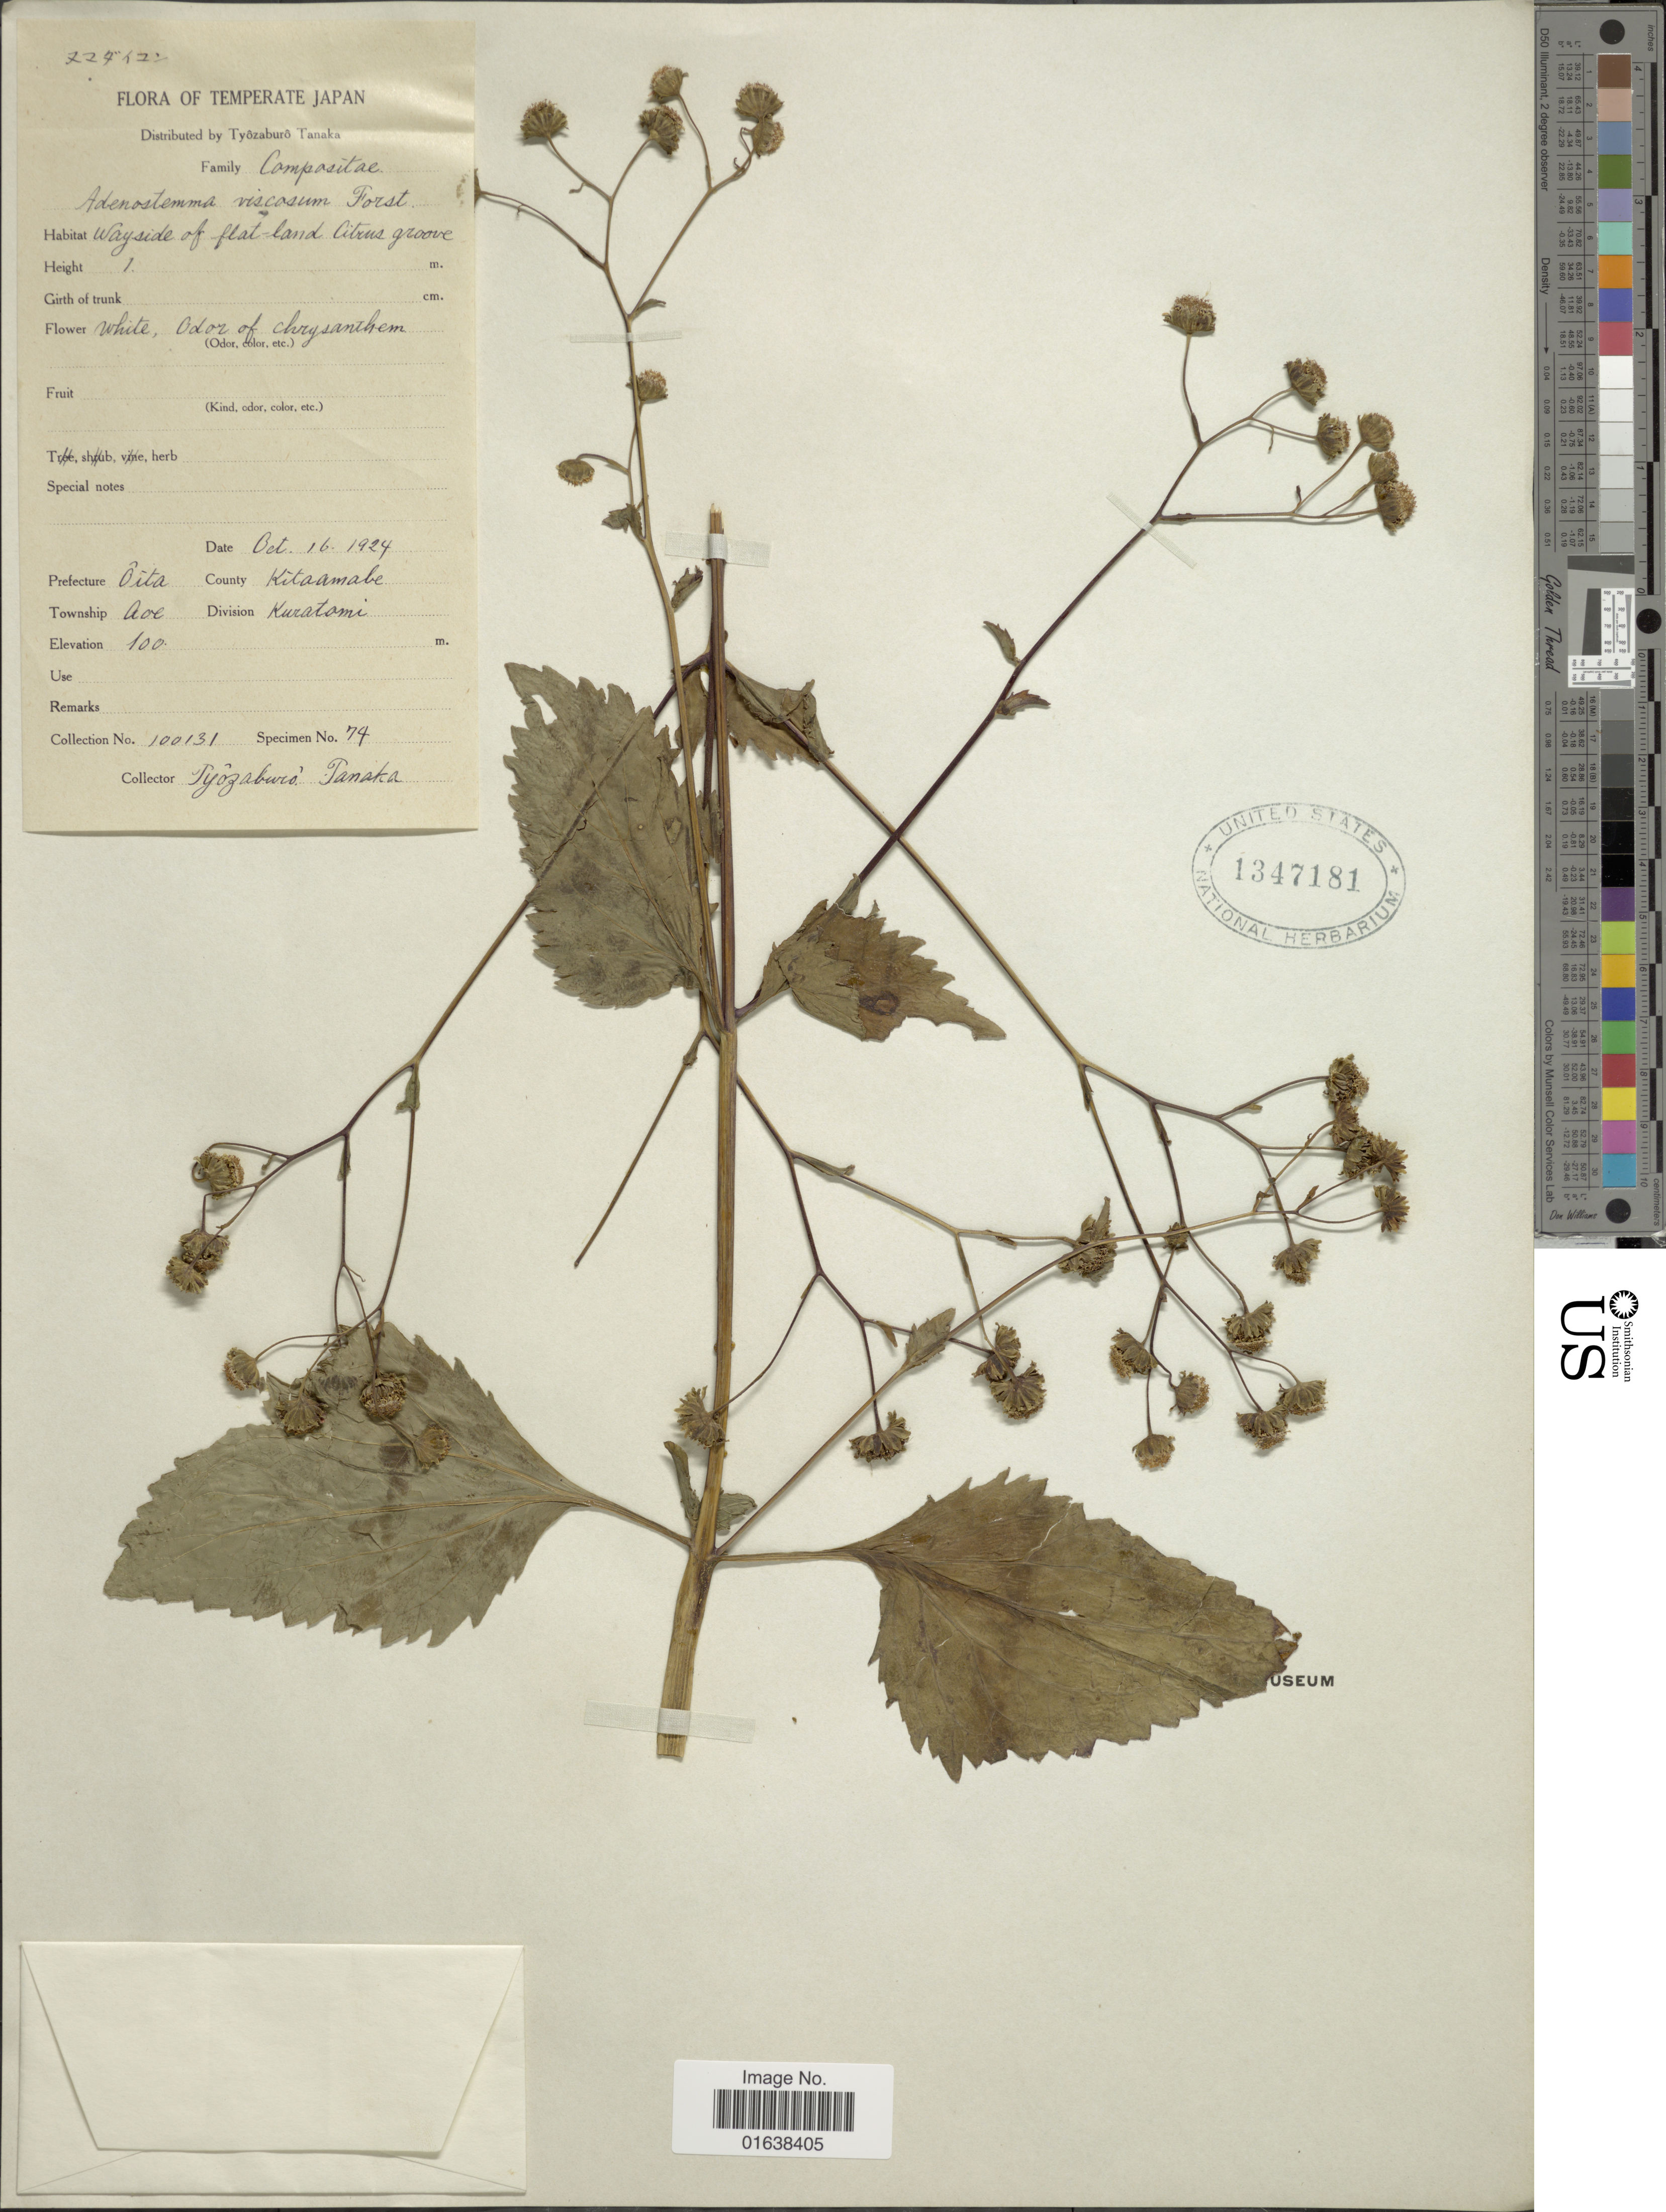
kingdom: Plantae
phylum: Tracheophyta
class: Magnoliopsida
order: Asterales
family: Asteraceae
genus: Adenostemma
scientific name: Adenostemma lavenia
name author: (L.) Kuntze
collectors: T. Tanaka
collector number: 100131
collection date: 1924-10-16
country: Japan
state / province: Oita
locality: Prefecture Oita County Kitaamabe. Township Aoe Division Kuratomi.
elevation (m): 100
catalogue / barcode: US 1347181